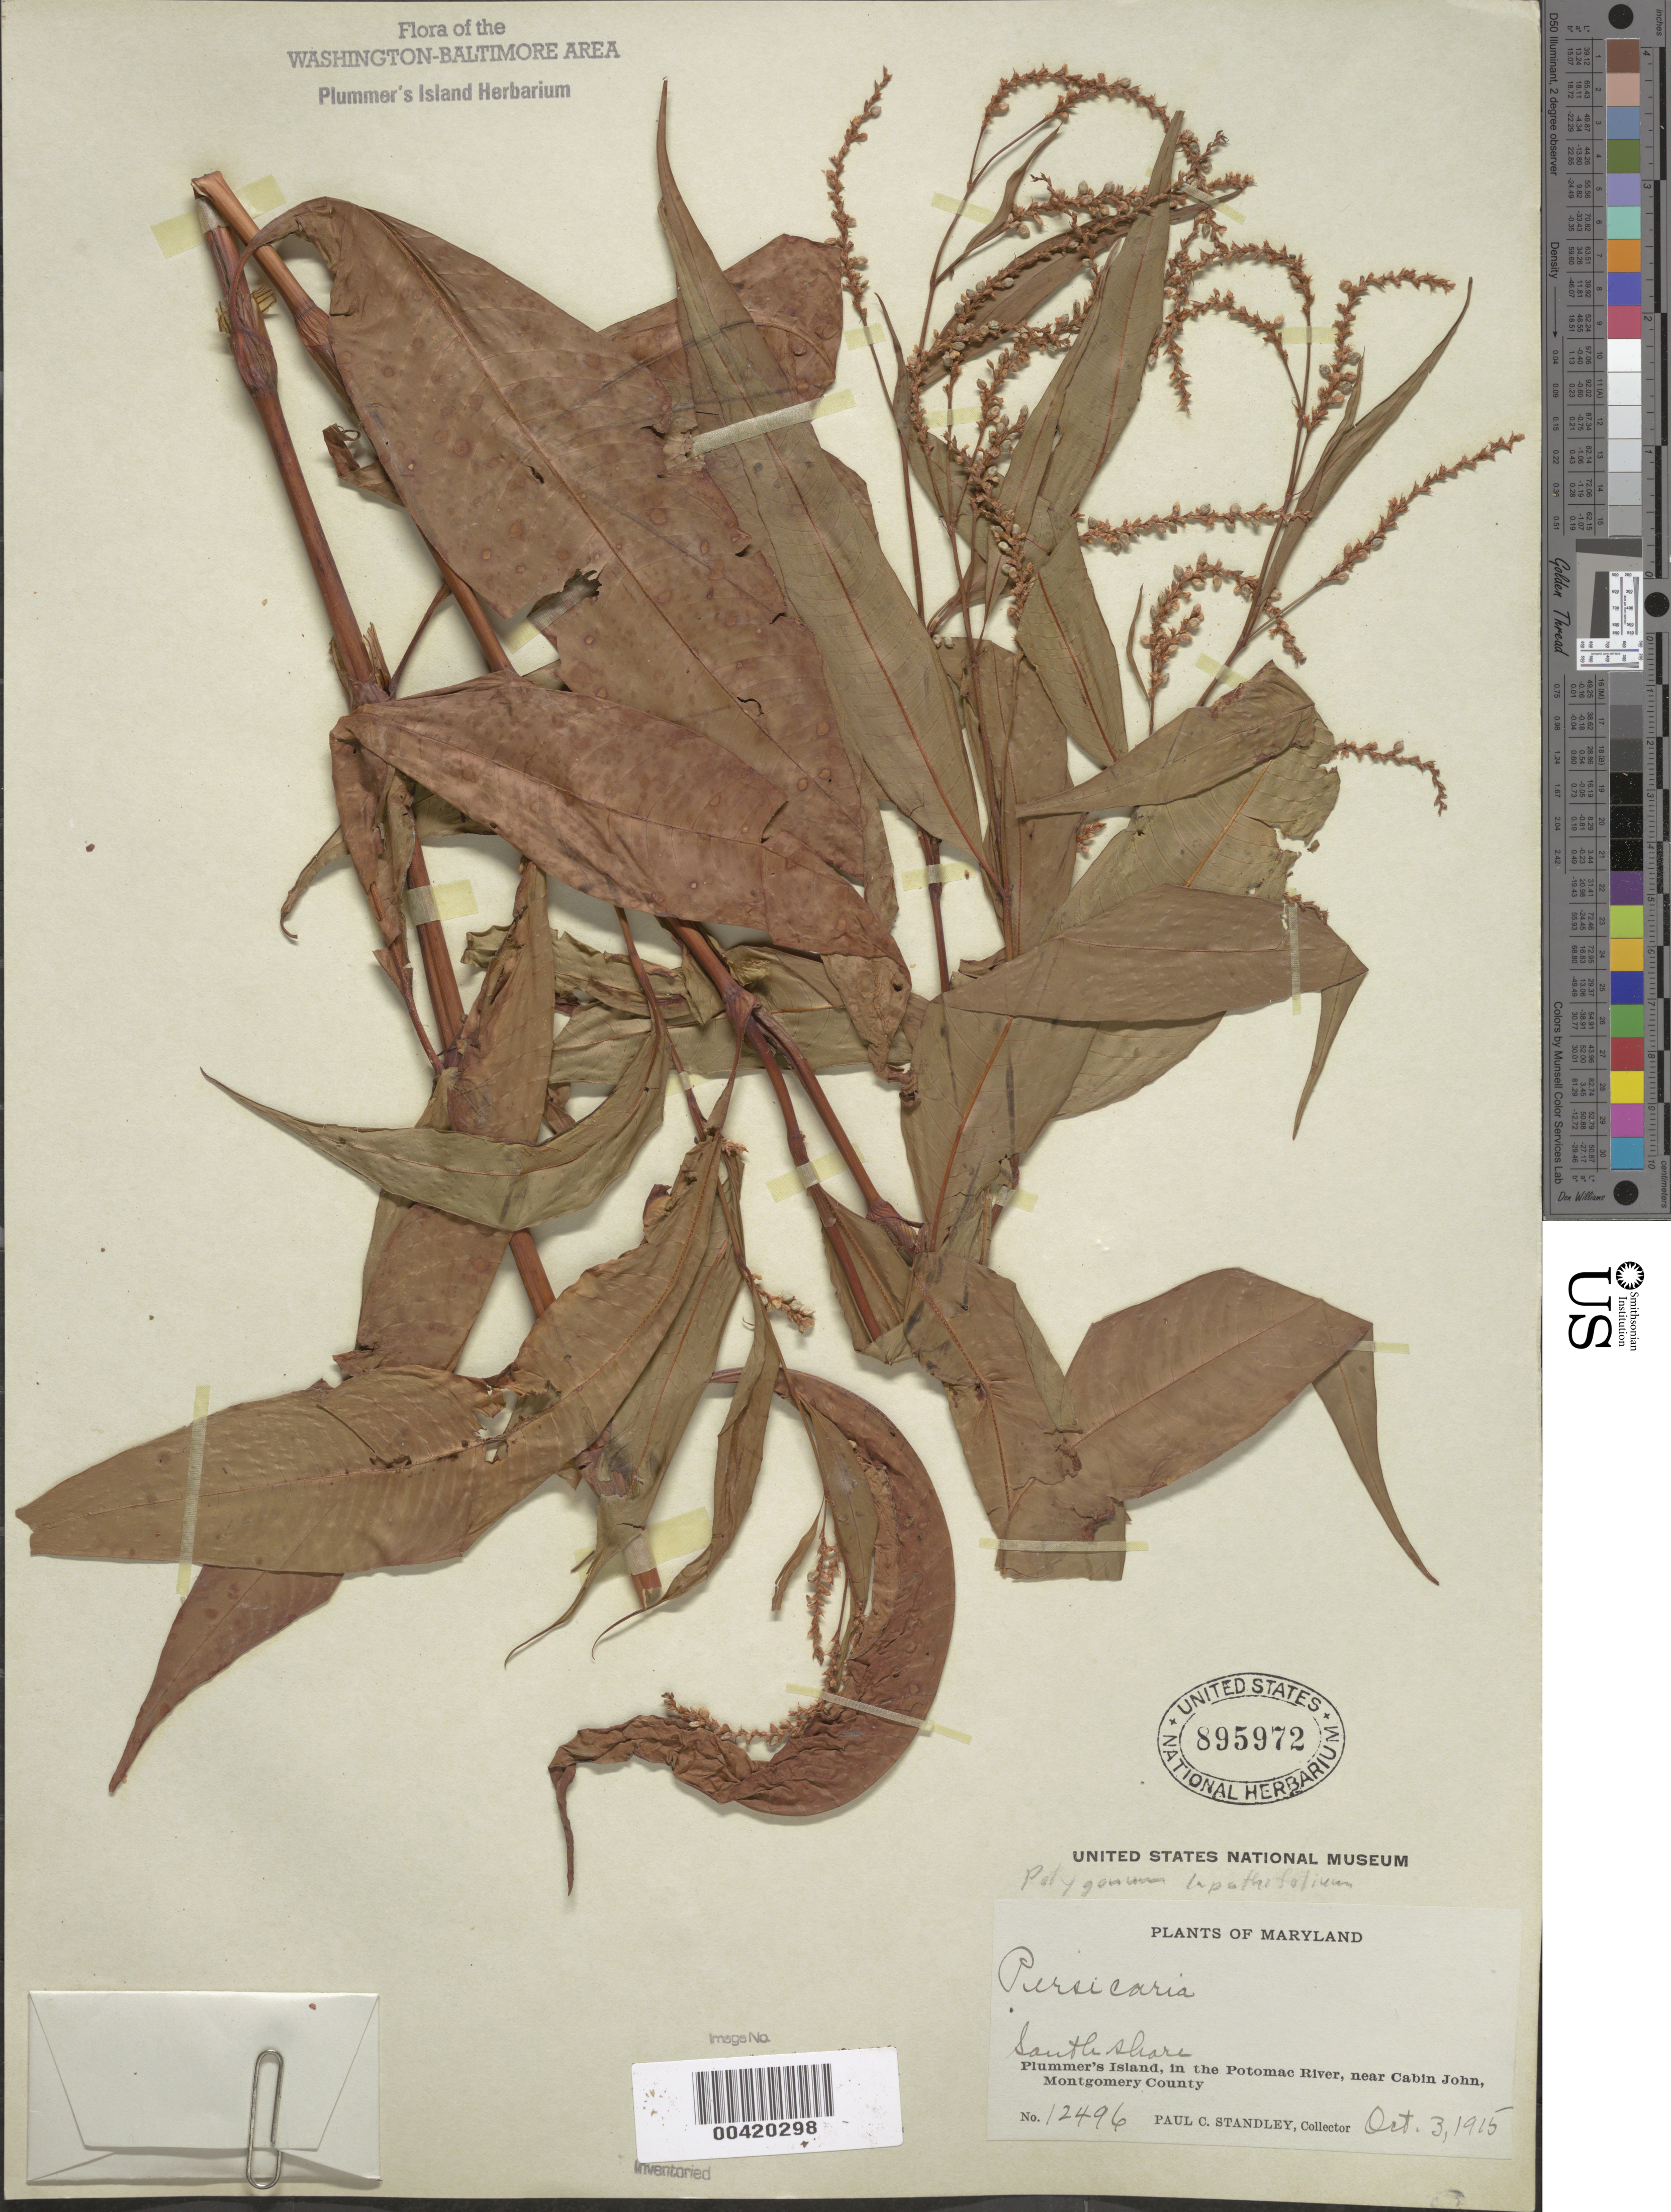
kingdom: Plantae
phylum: Tracheophyta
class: Magnoliopsida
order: Caryophyllales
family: Polygonaceae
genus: Polygonum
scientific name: Polygonum lapathifolium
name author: L.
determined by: Atha, D. E.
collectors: P. C. Standley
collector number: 12496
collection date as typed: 03 Oct 1915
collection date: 1915-10-03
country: United States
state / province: Maryland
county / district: Montgomery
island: Plummers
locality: Plummer's Island C. & O. Canal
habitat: South shore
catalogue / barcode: US 895972